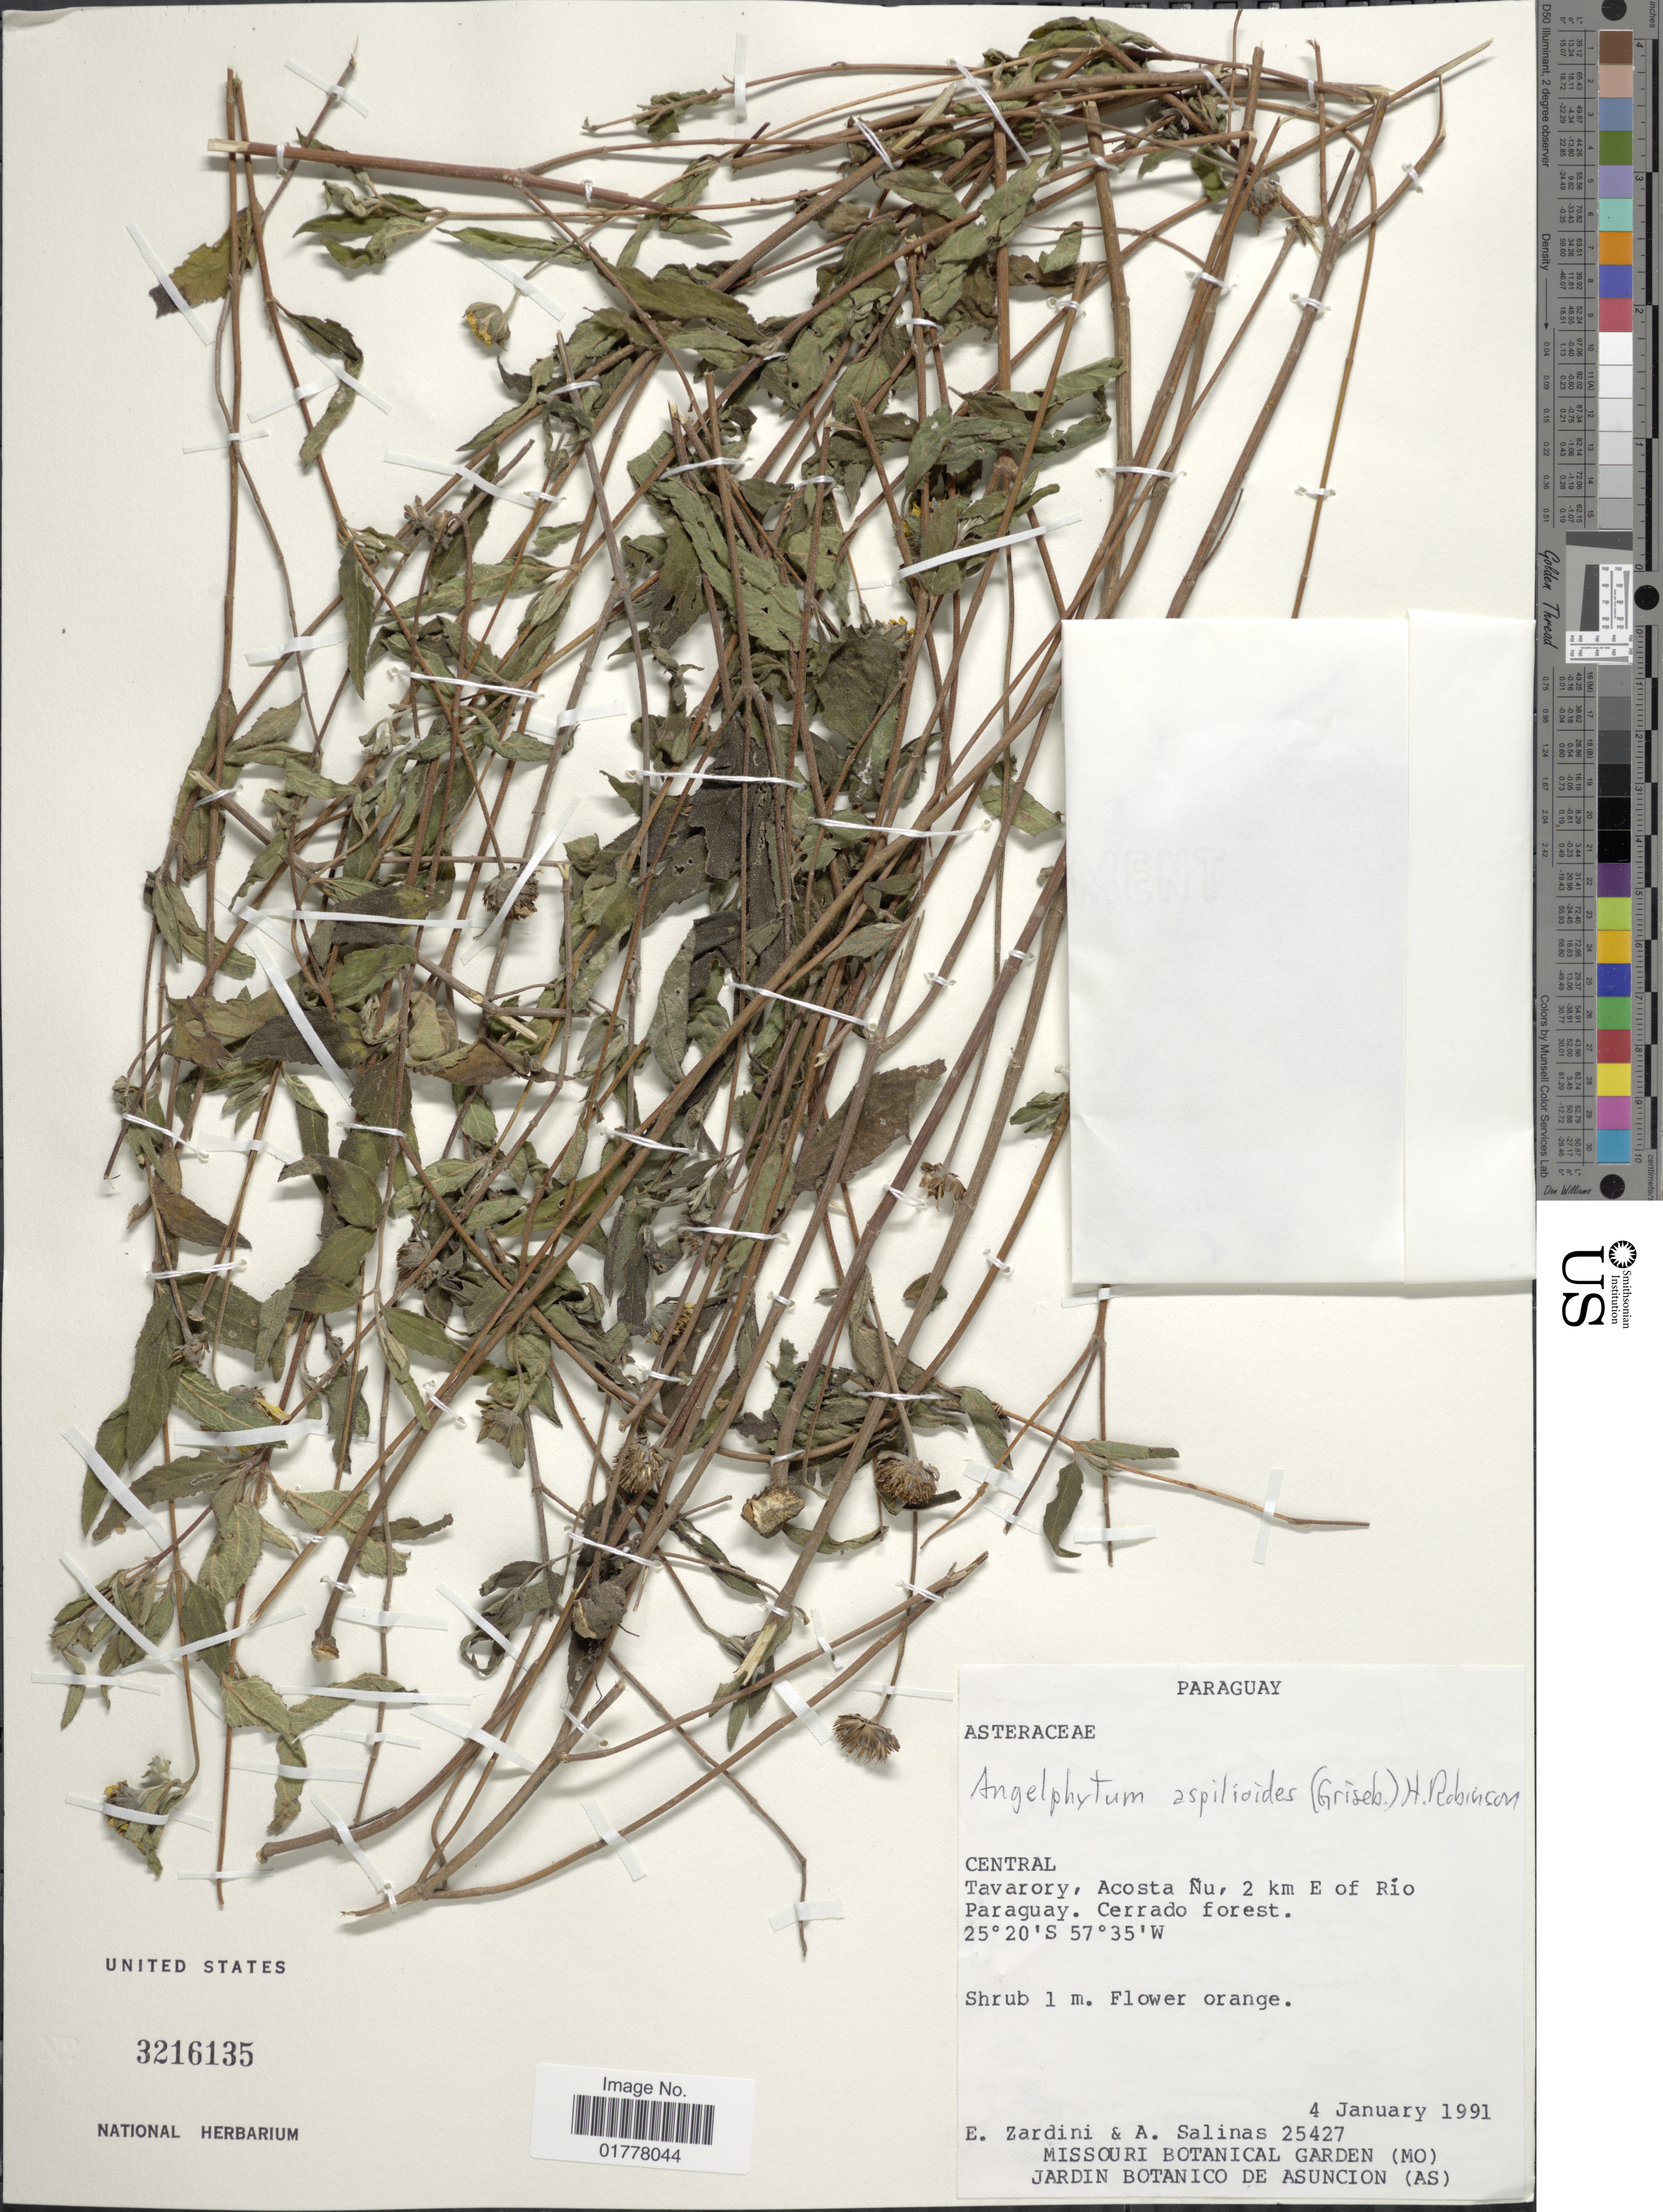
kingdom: Plantae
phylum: Tracheophyta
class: Magnoliopsida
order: Asterales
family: Asteraceae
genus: Angelphytum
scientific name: Angelphytum aspilioides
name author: (Griseb.) H. Rob.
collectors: E. M. Zardini & A. Salinas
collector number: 25427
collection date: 1991-01-04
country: Paraguay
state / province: Central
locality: Central. Tavarory, Acosta Nu, 2 km E of Río Paraguay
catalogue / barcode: US 3216135